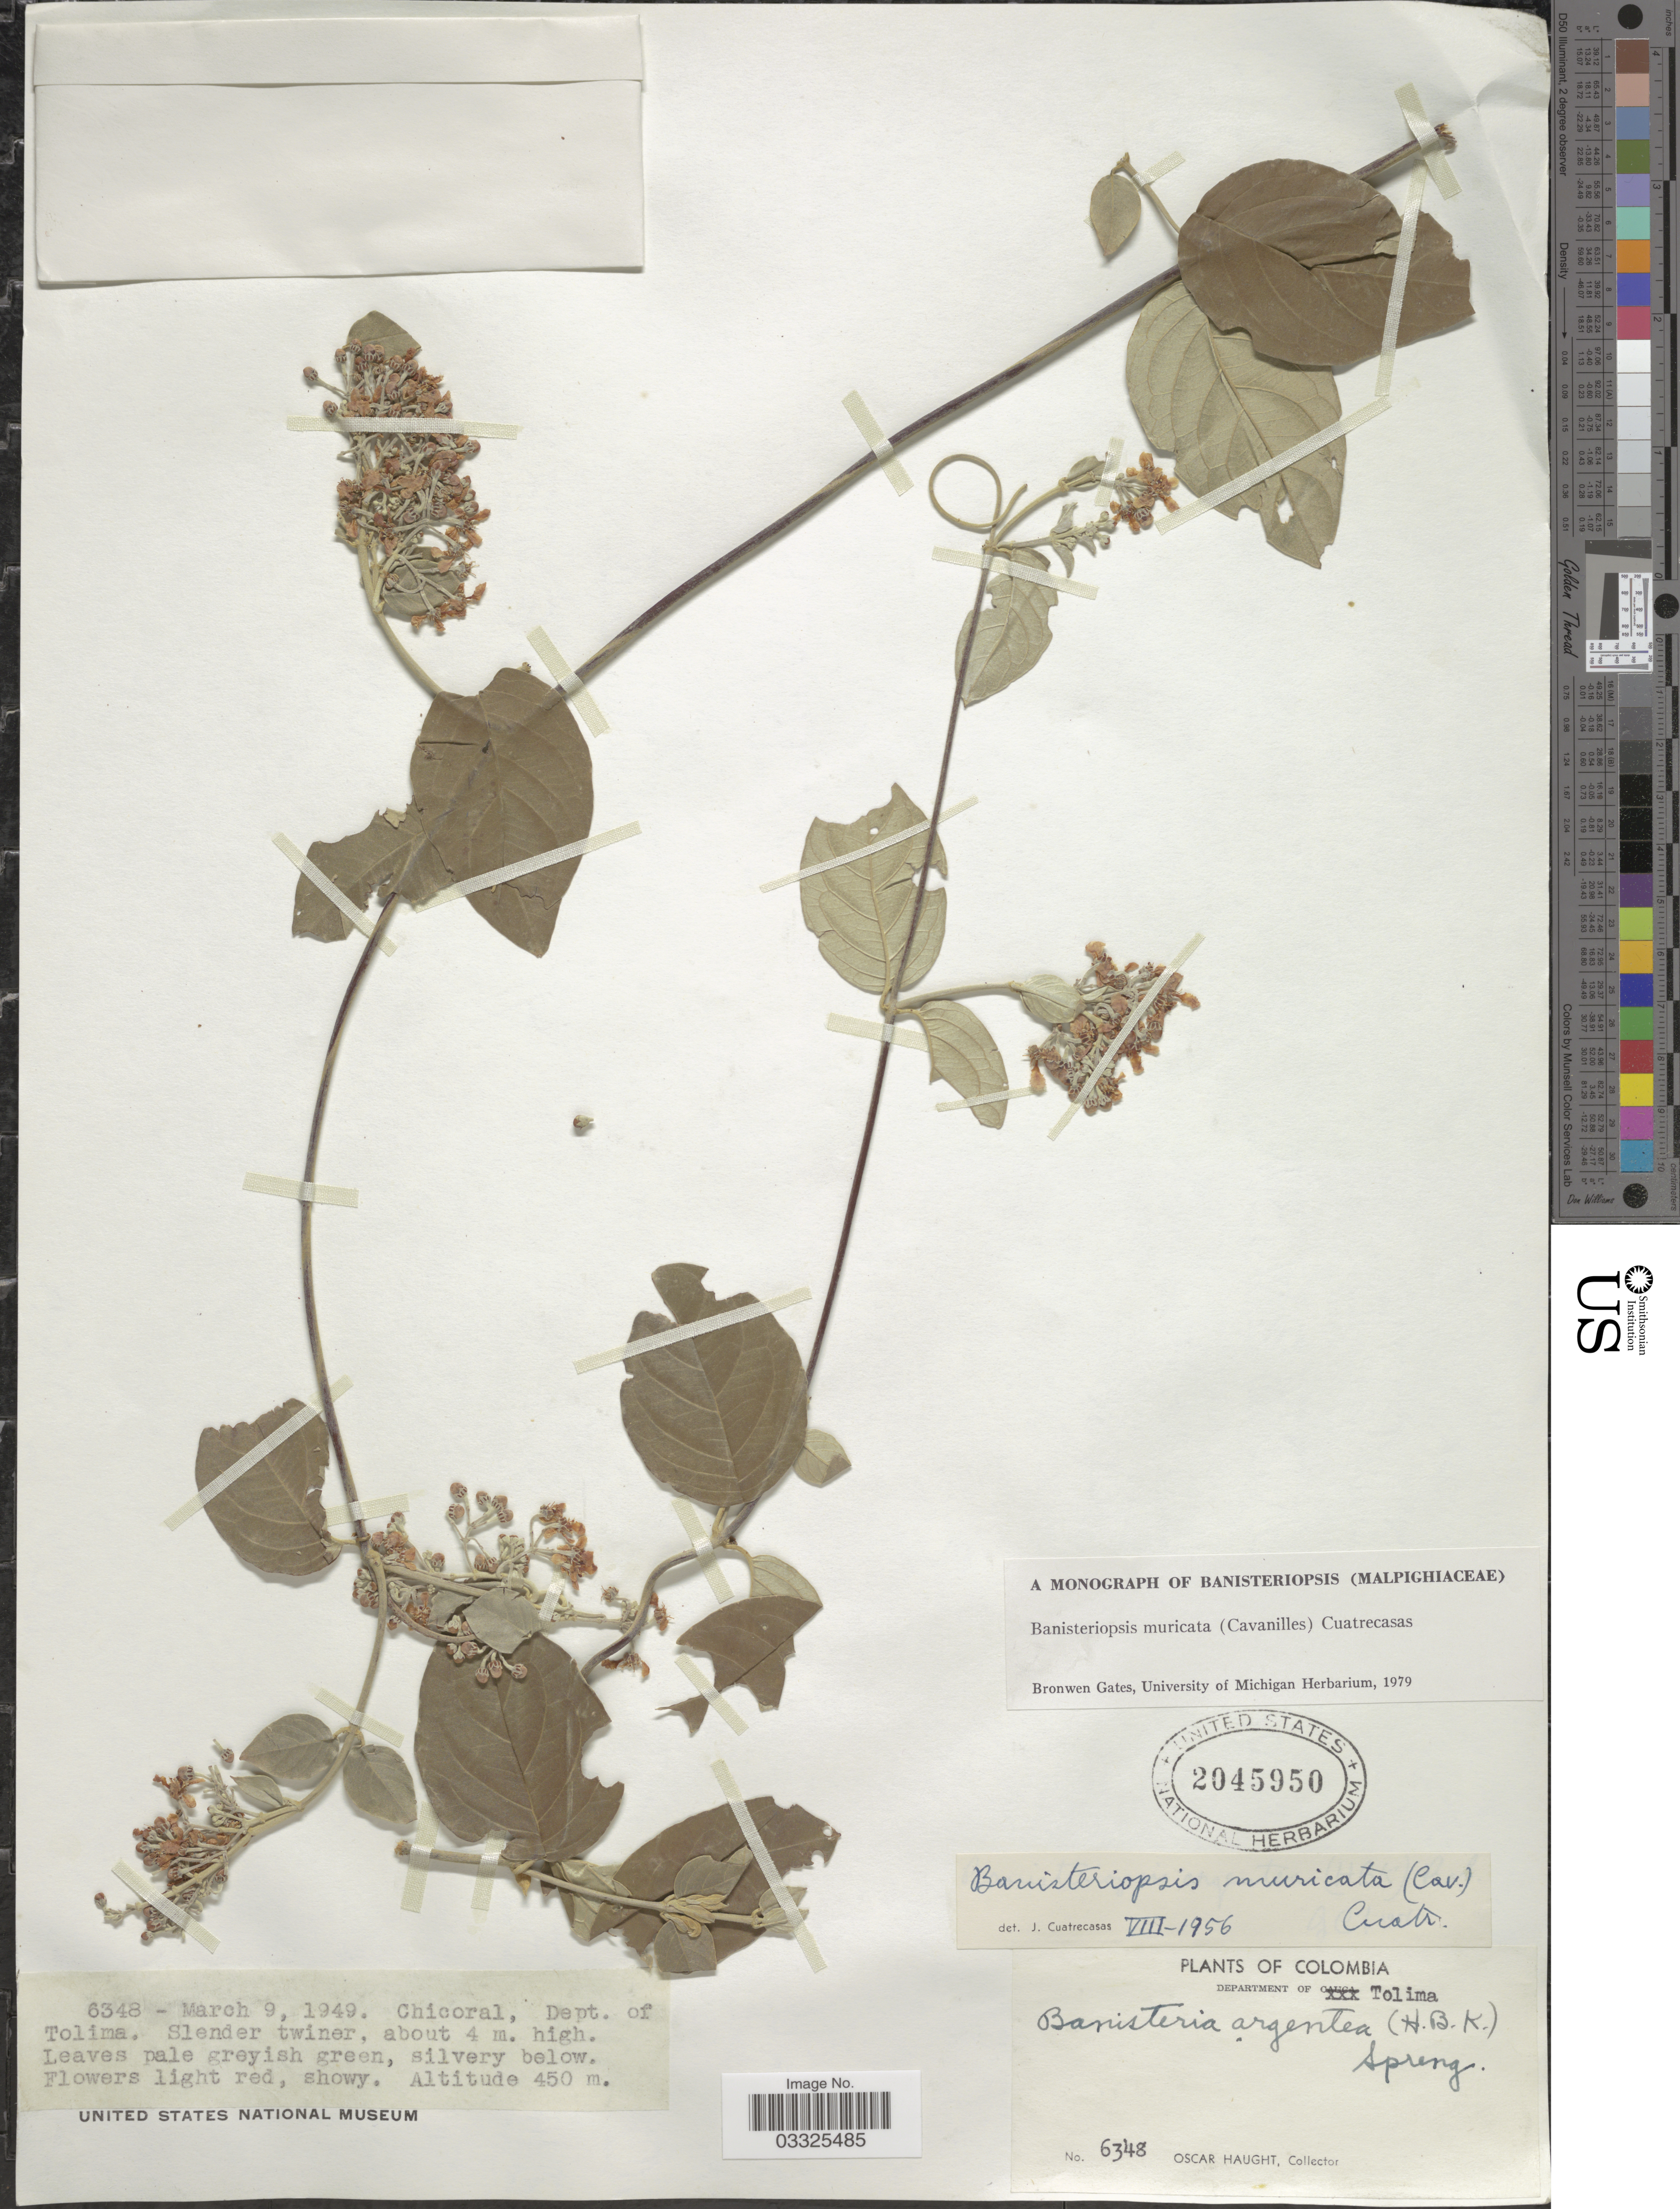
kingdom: Plantae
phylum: Tracheophyta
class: Magnoliopsida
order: Malpighiales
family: Malpighiaceae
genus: Banisteriopsis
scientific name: Banisteriopsis muricata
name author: (Cav.) Cuatrec.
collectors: O. L. Haught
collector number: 6348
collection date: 1949-03-09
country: Colombia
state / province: Tolima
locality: Chicoral, Department of Tolima.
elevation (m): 450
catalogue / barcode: US 2045950